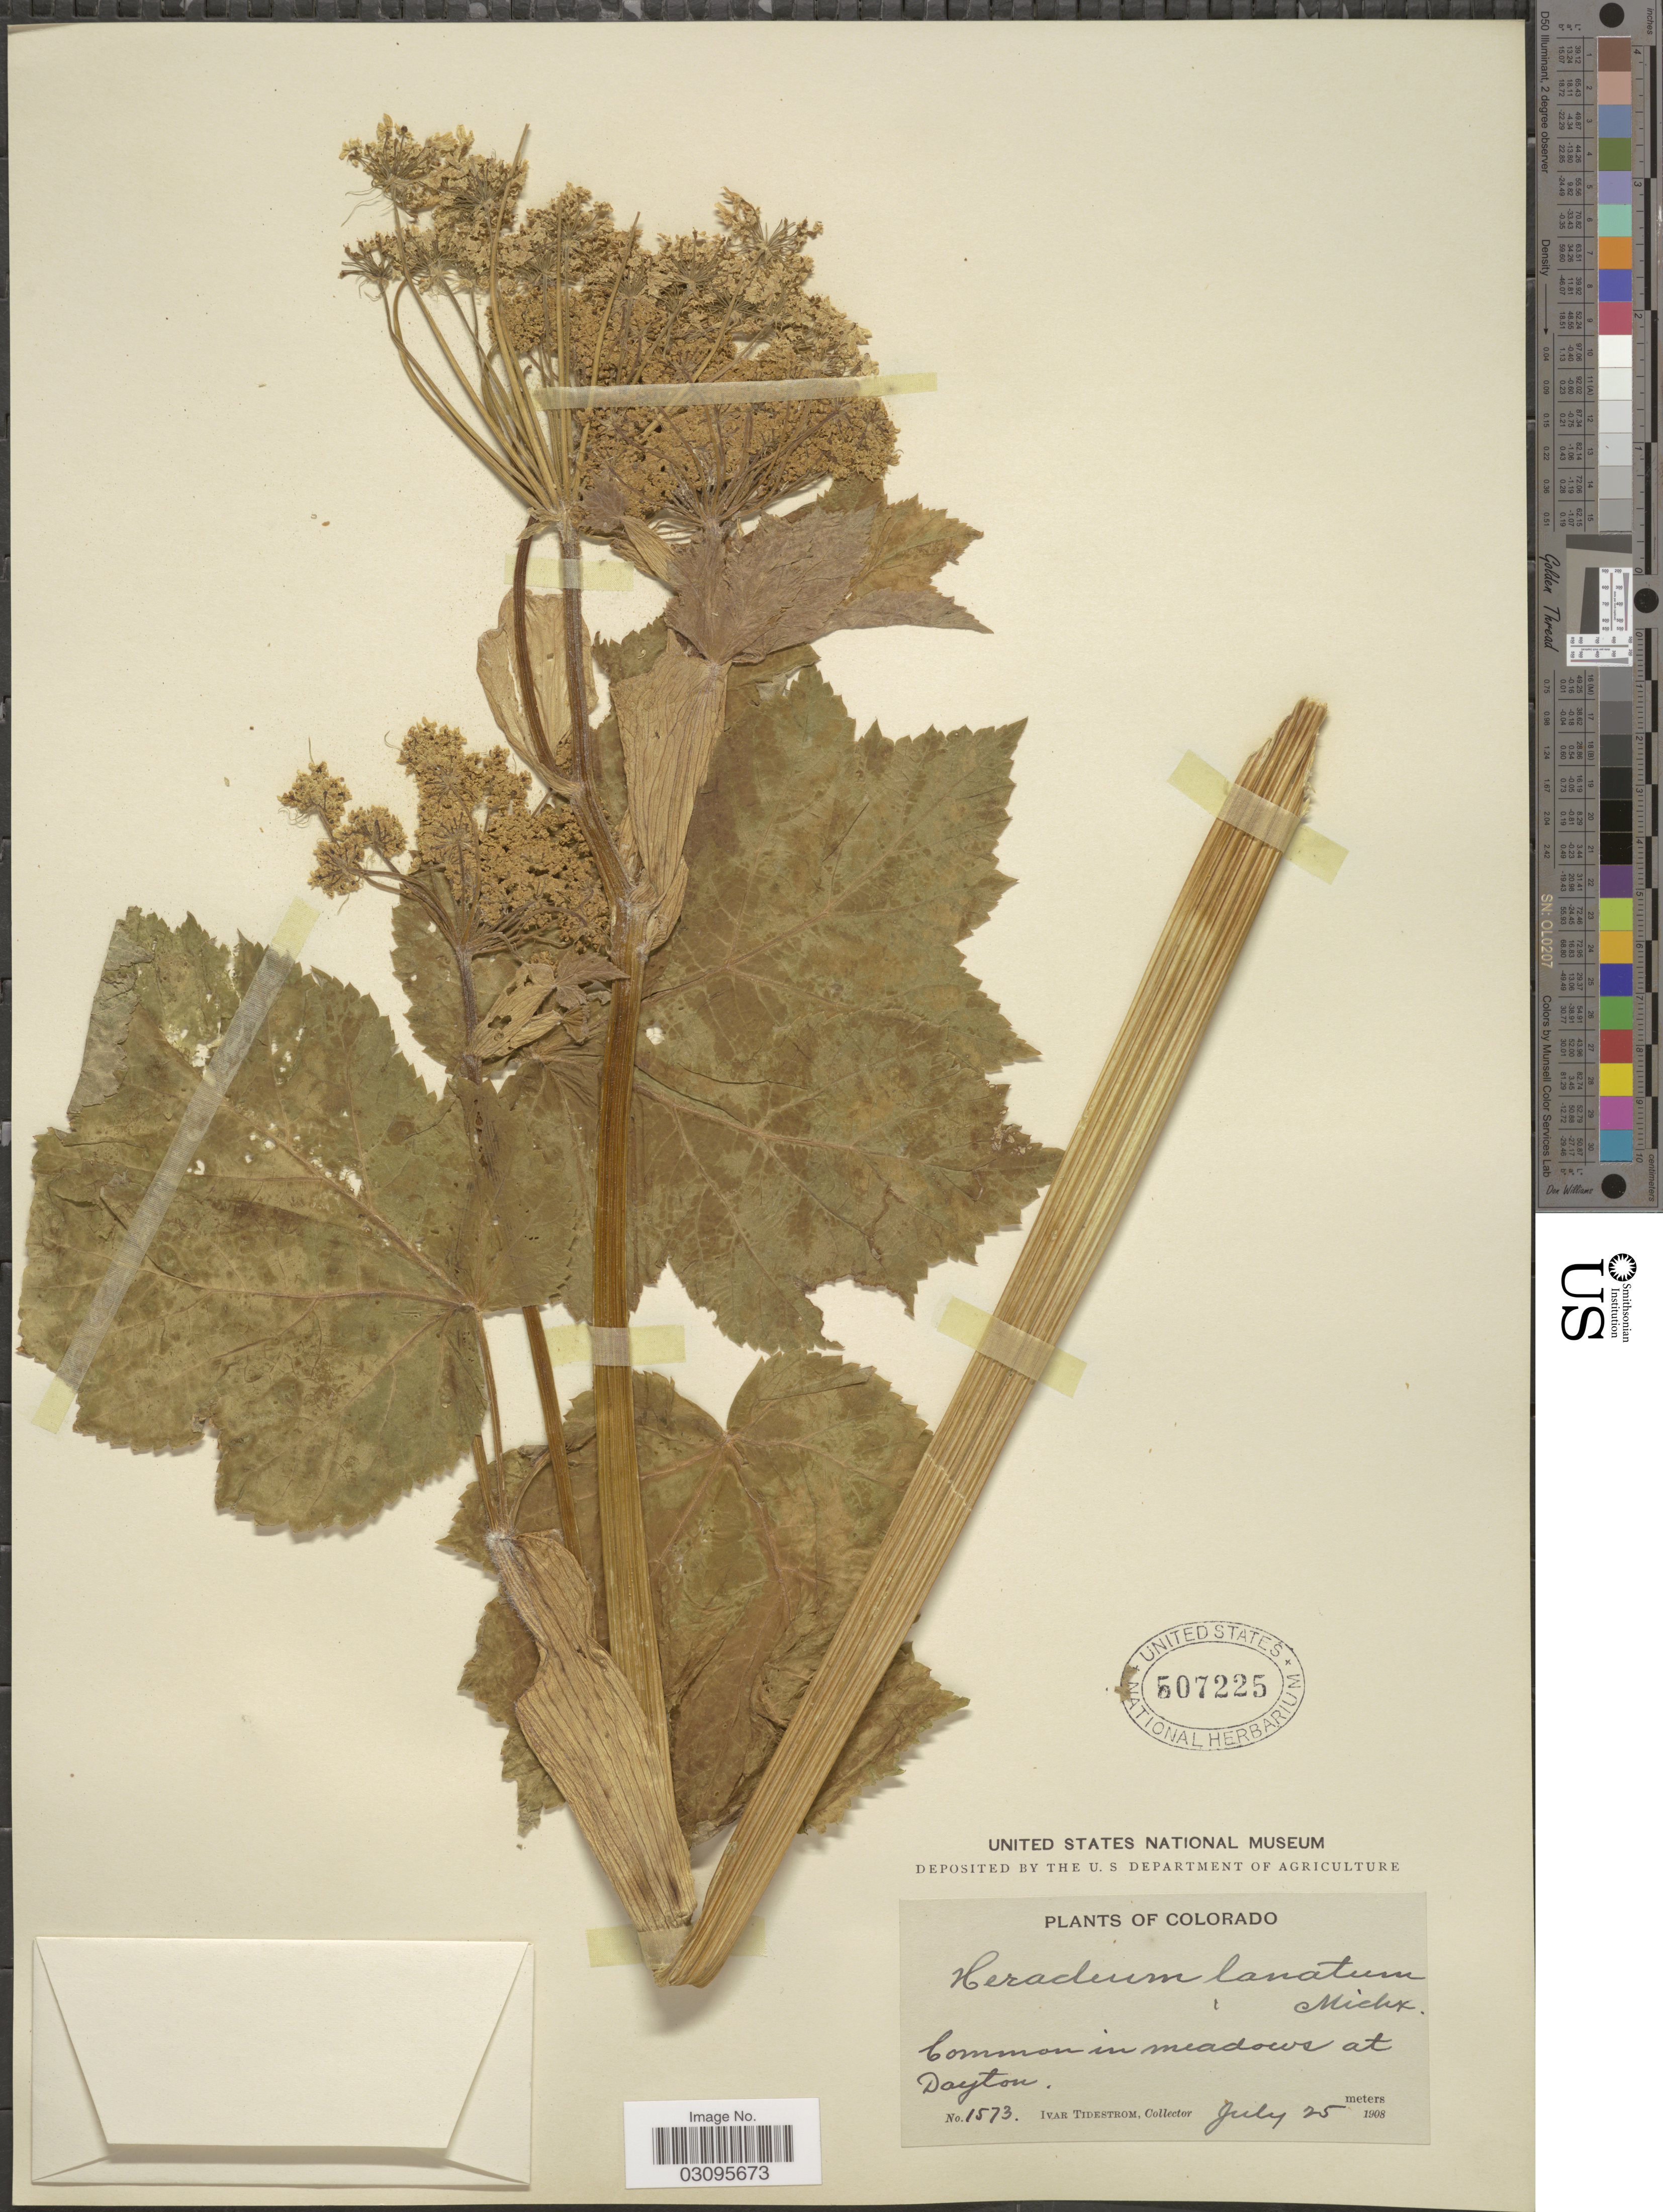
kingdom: Plantae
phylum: Tracheophyta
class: Magnoliopsida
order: Apiales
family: Apiaceae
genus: Heracleum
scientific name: Heracleum lanatum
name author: Michx.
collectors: I. F. Tidestrom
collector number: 1573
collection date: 1908-07-25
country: United States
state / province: Colorado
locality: Dayton.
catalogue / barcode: US 507225